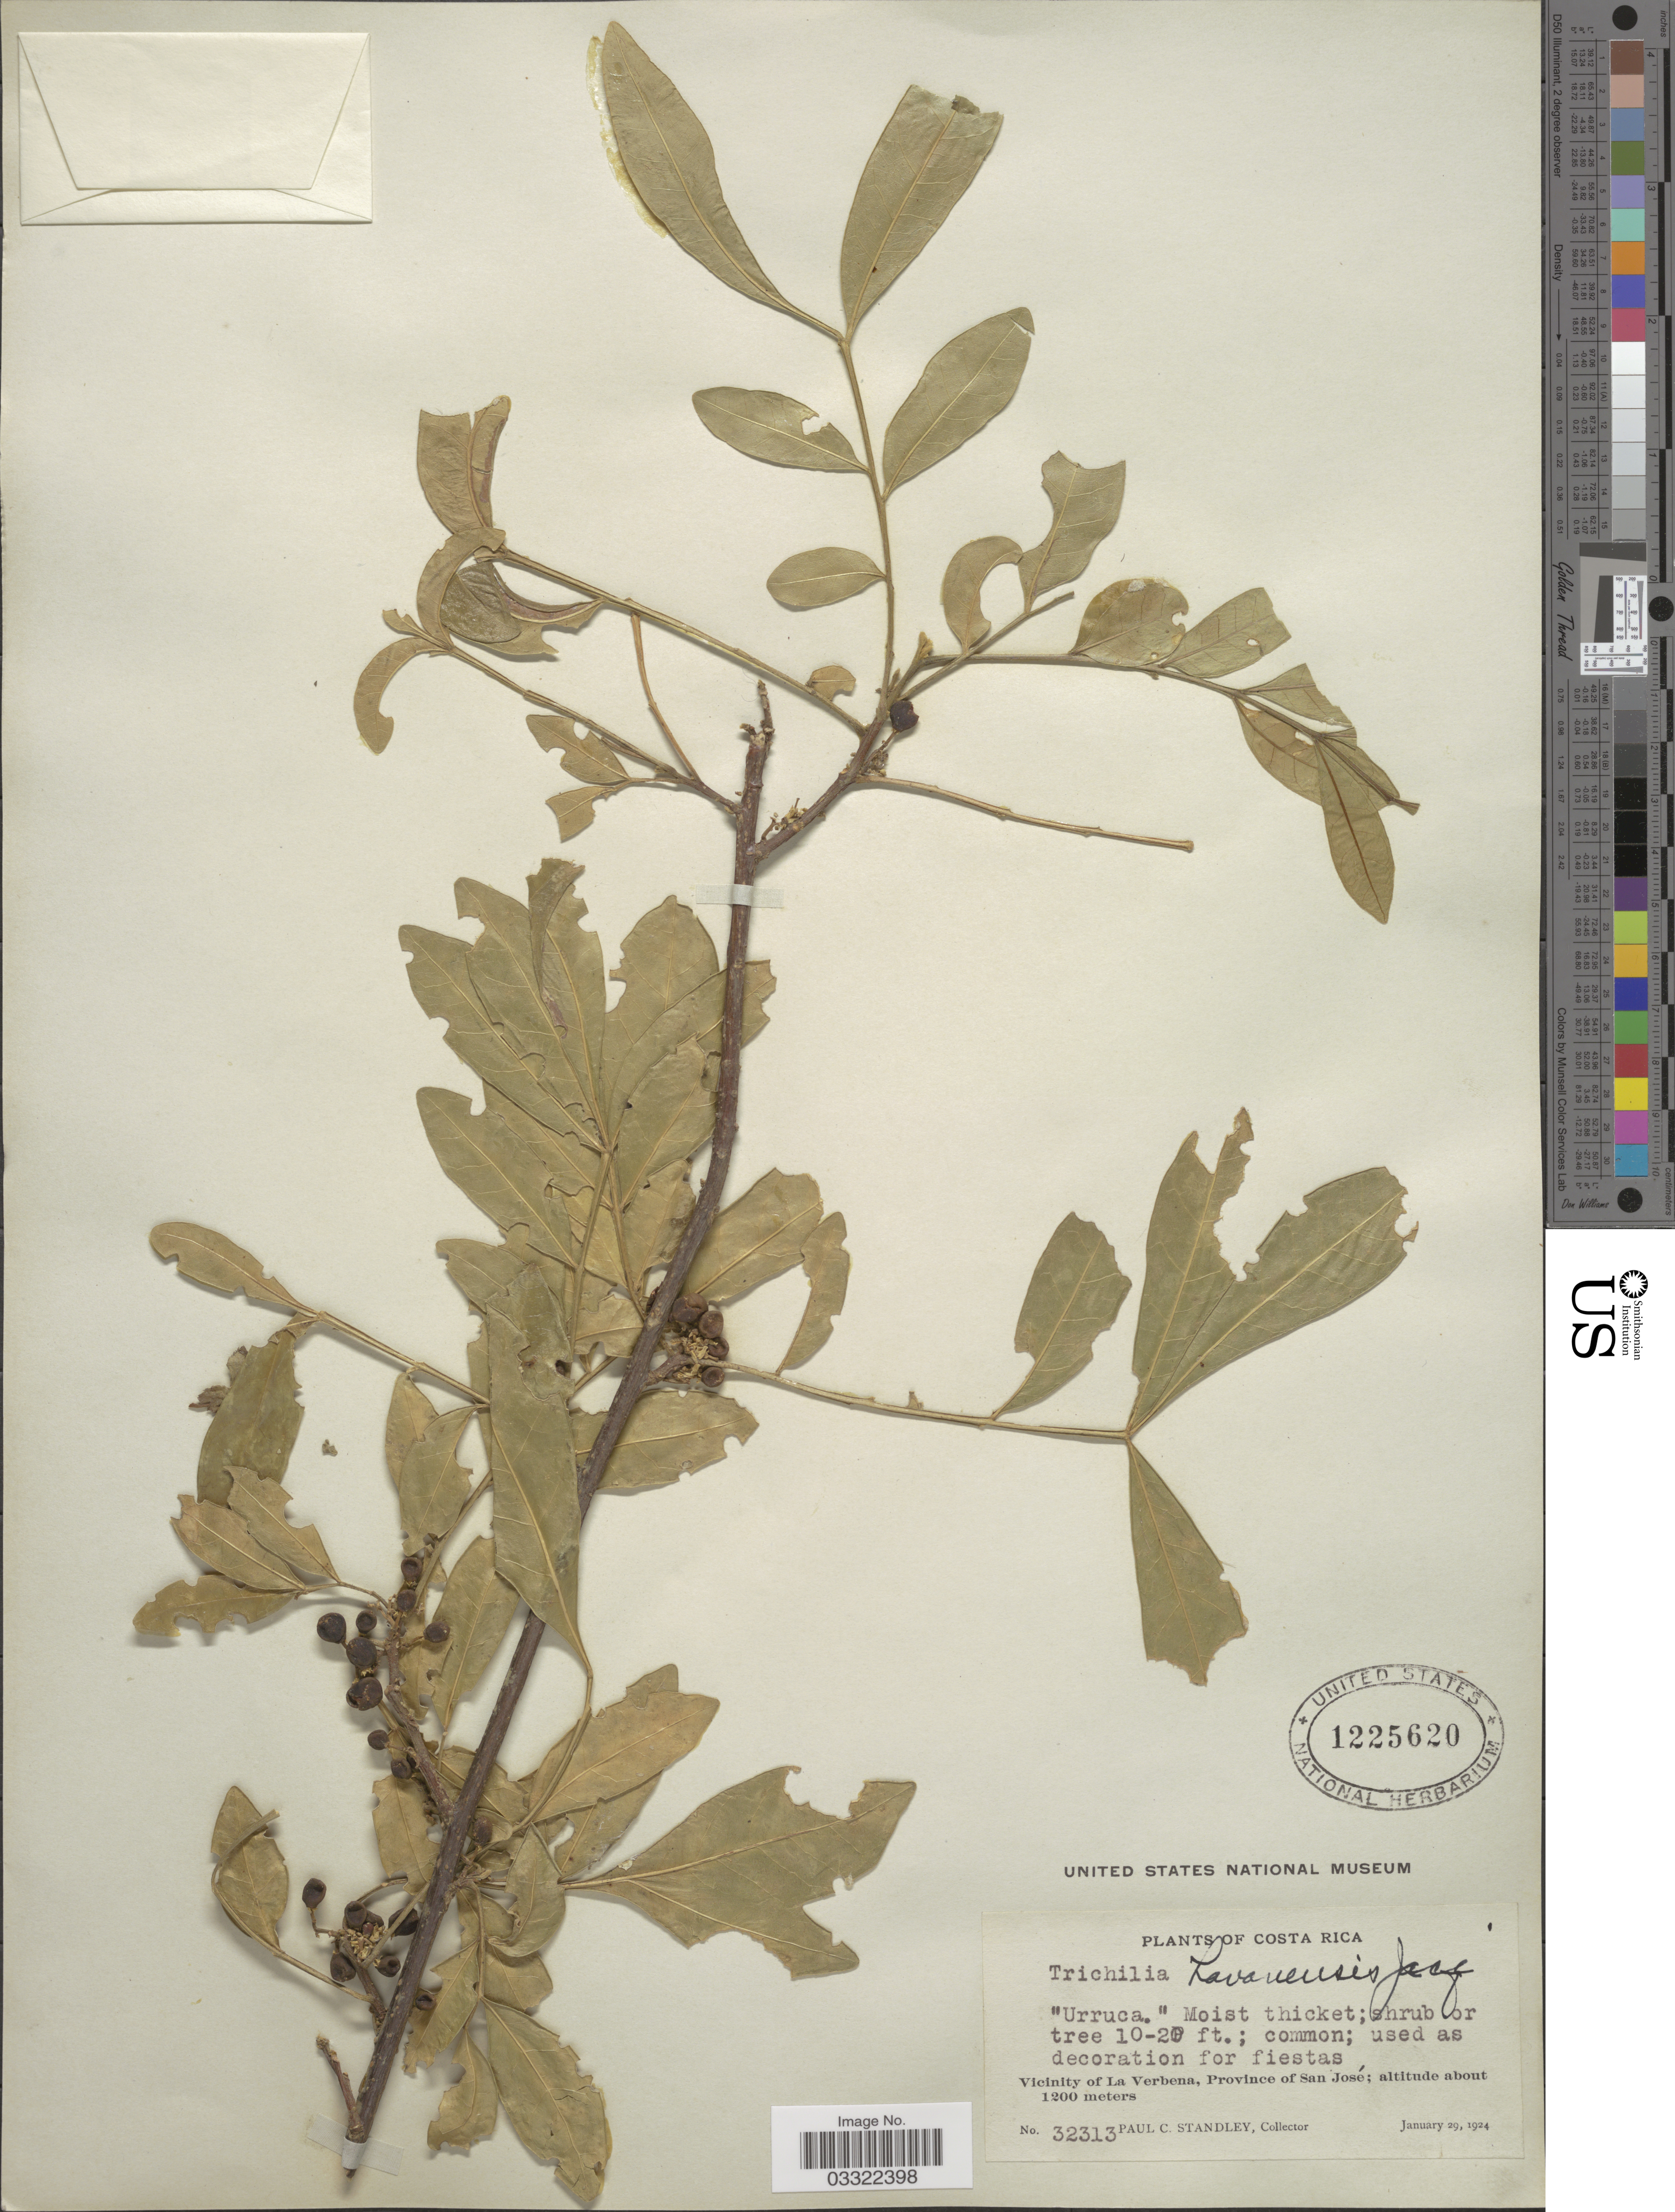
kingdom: Plantae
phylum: Tracheophyta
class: Magnoliopsida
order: Sapindales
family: Meliaceae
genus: Trichilia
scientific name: Trichilia havanensis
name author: Jacq.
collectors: P. C. Standley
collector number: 32313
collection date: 1924-01-29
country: Costa Rica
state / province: San José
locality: Vicinity of La Verbana.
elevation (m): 1200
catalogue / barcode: US 1225620